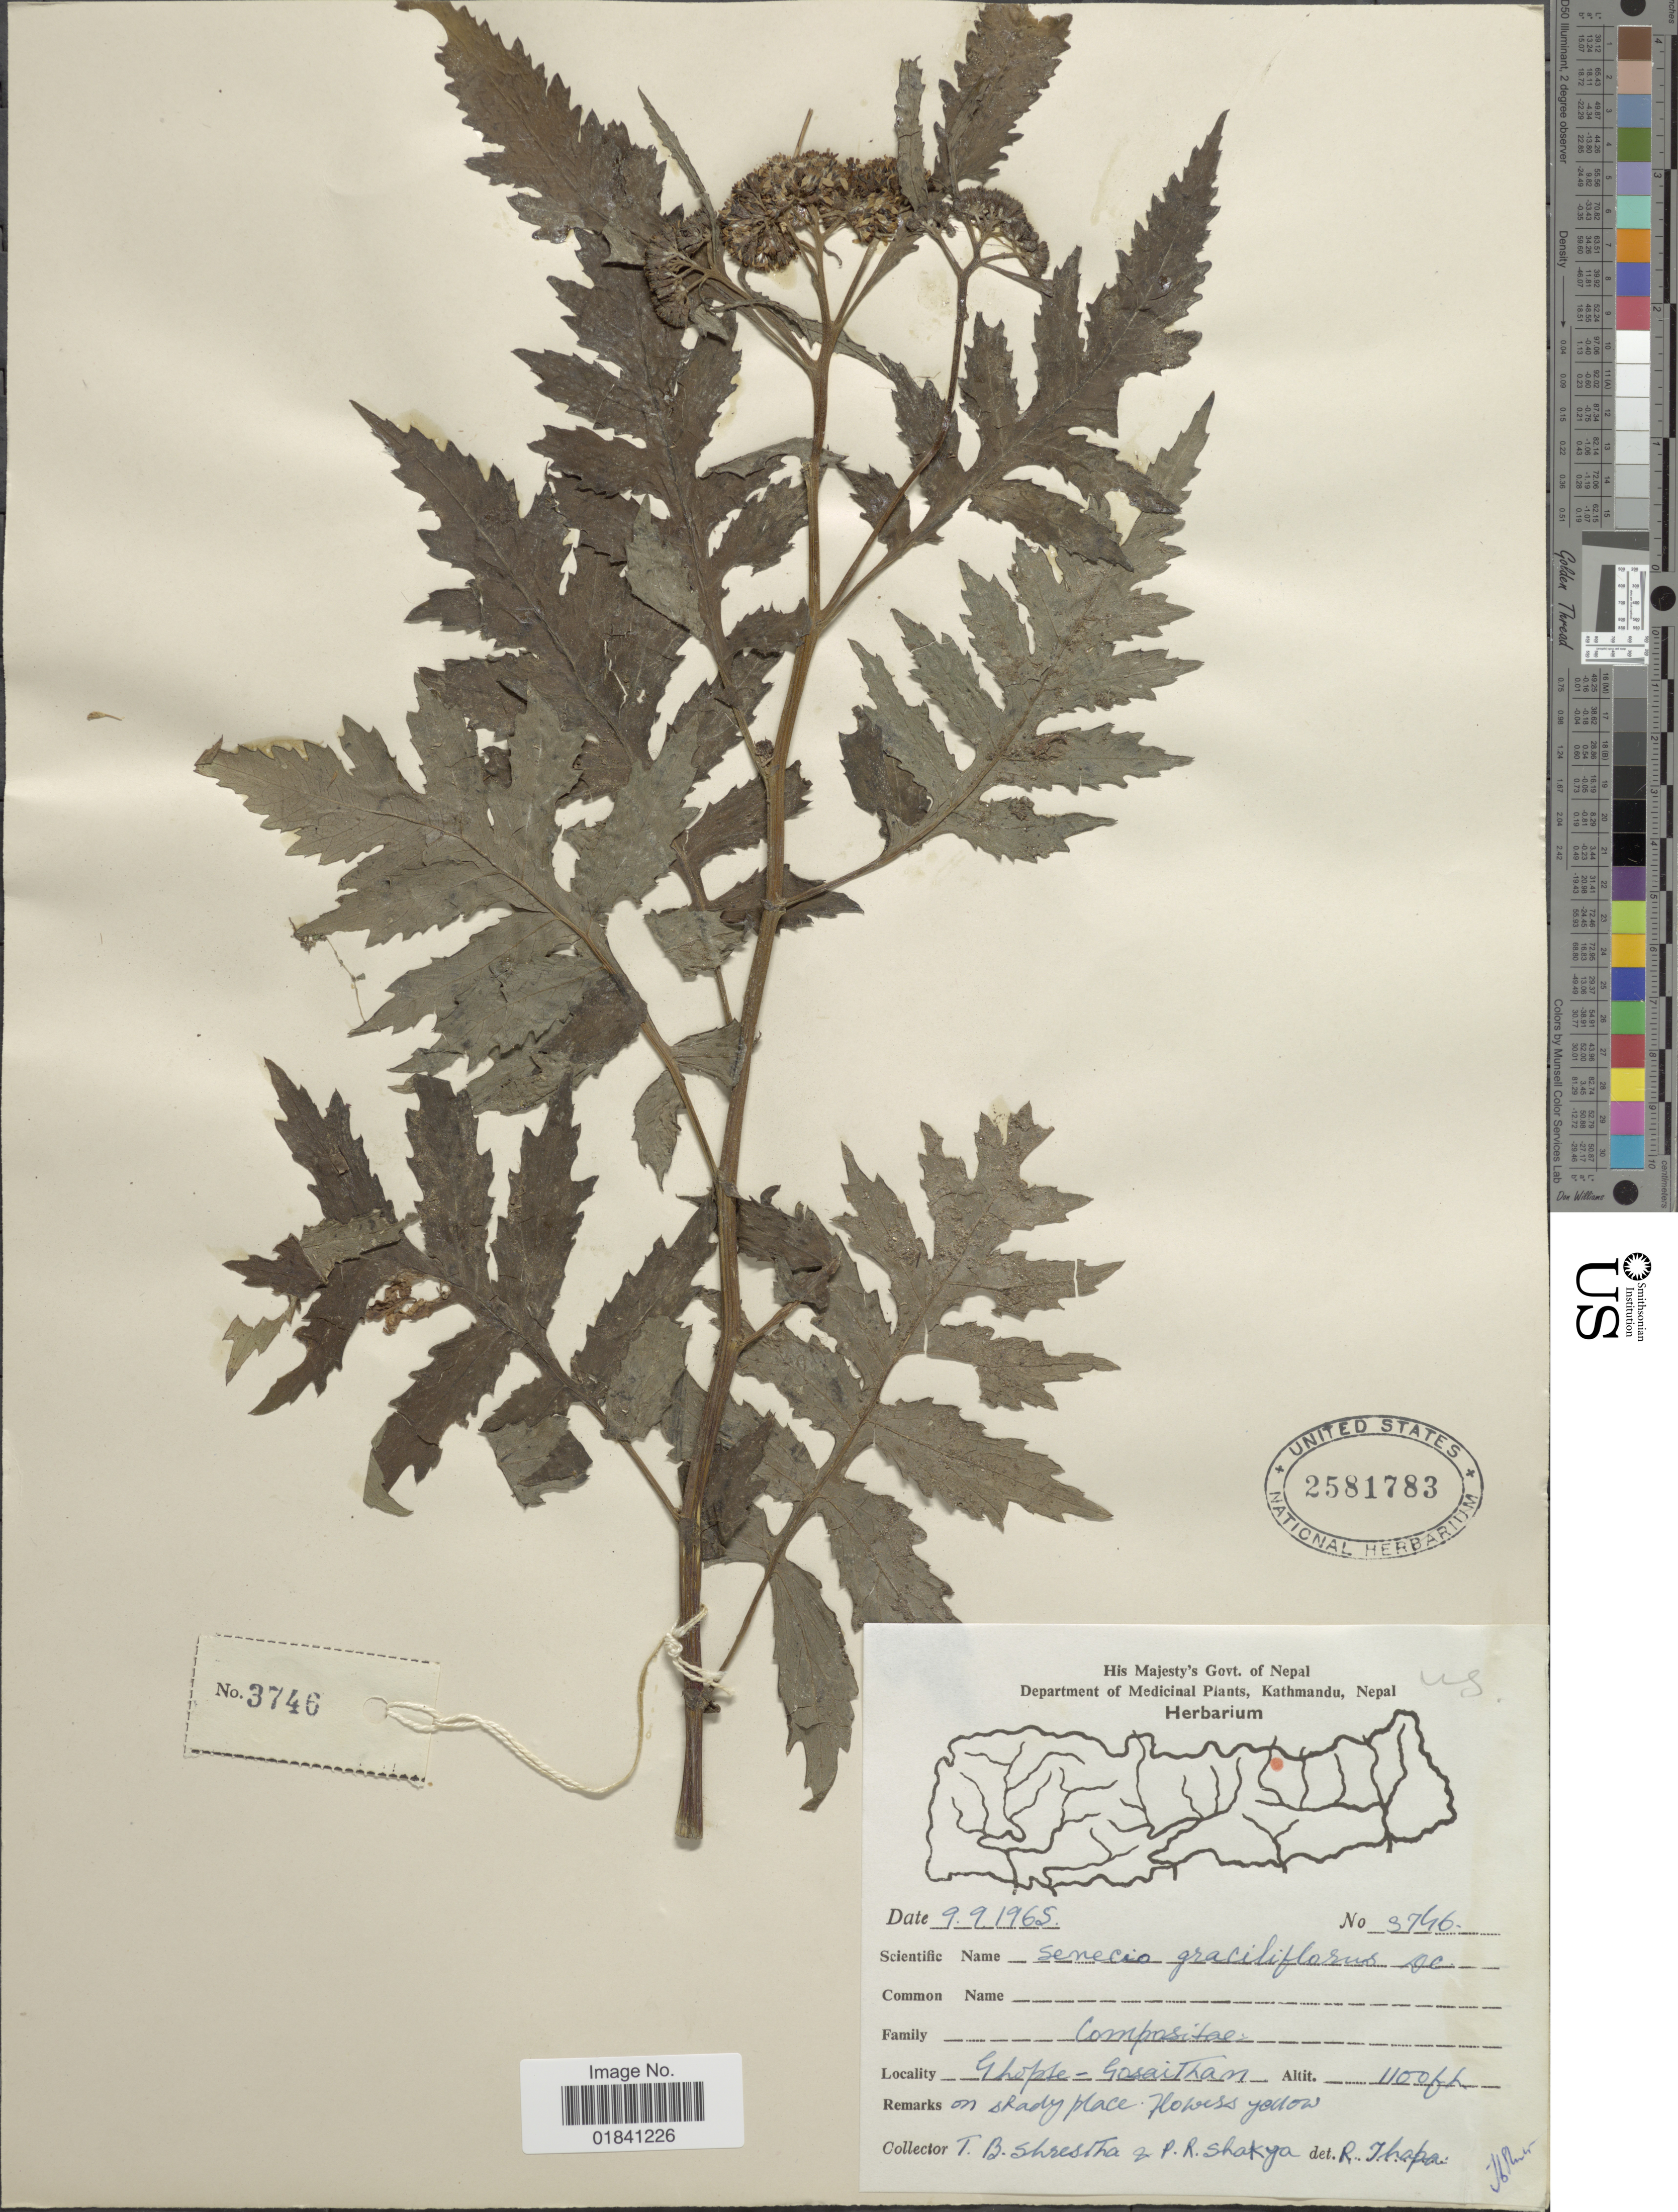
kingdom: Plantae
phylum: Tracheophyta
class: Magnoliopsida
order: Asterales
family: Asteraceae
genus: Senecio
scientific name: Senecio royleanus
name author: DC.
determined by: Ren, C.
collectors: T. B. Shrestha & P. Shakya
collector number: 3746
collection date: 1965-09-09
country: Nepal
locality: Ghopte - Gosaitham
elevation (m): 335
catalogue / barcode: US 2581783